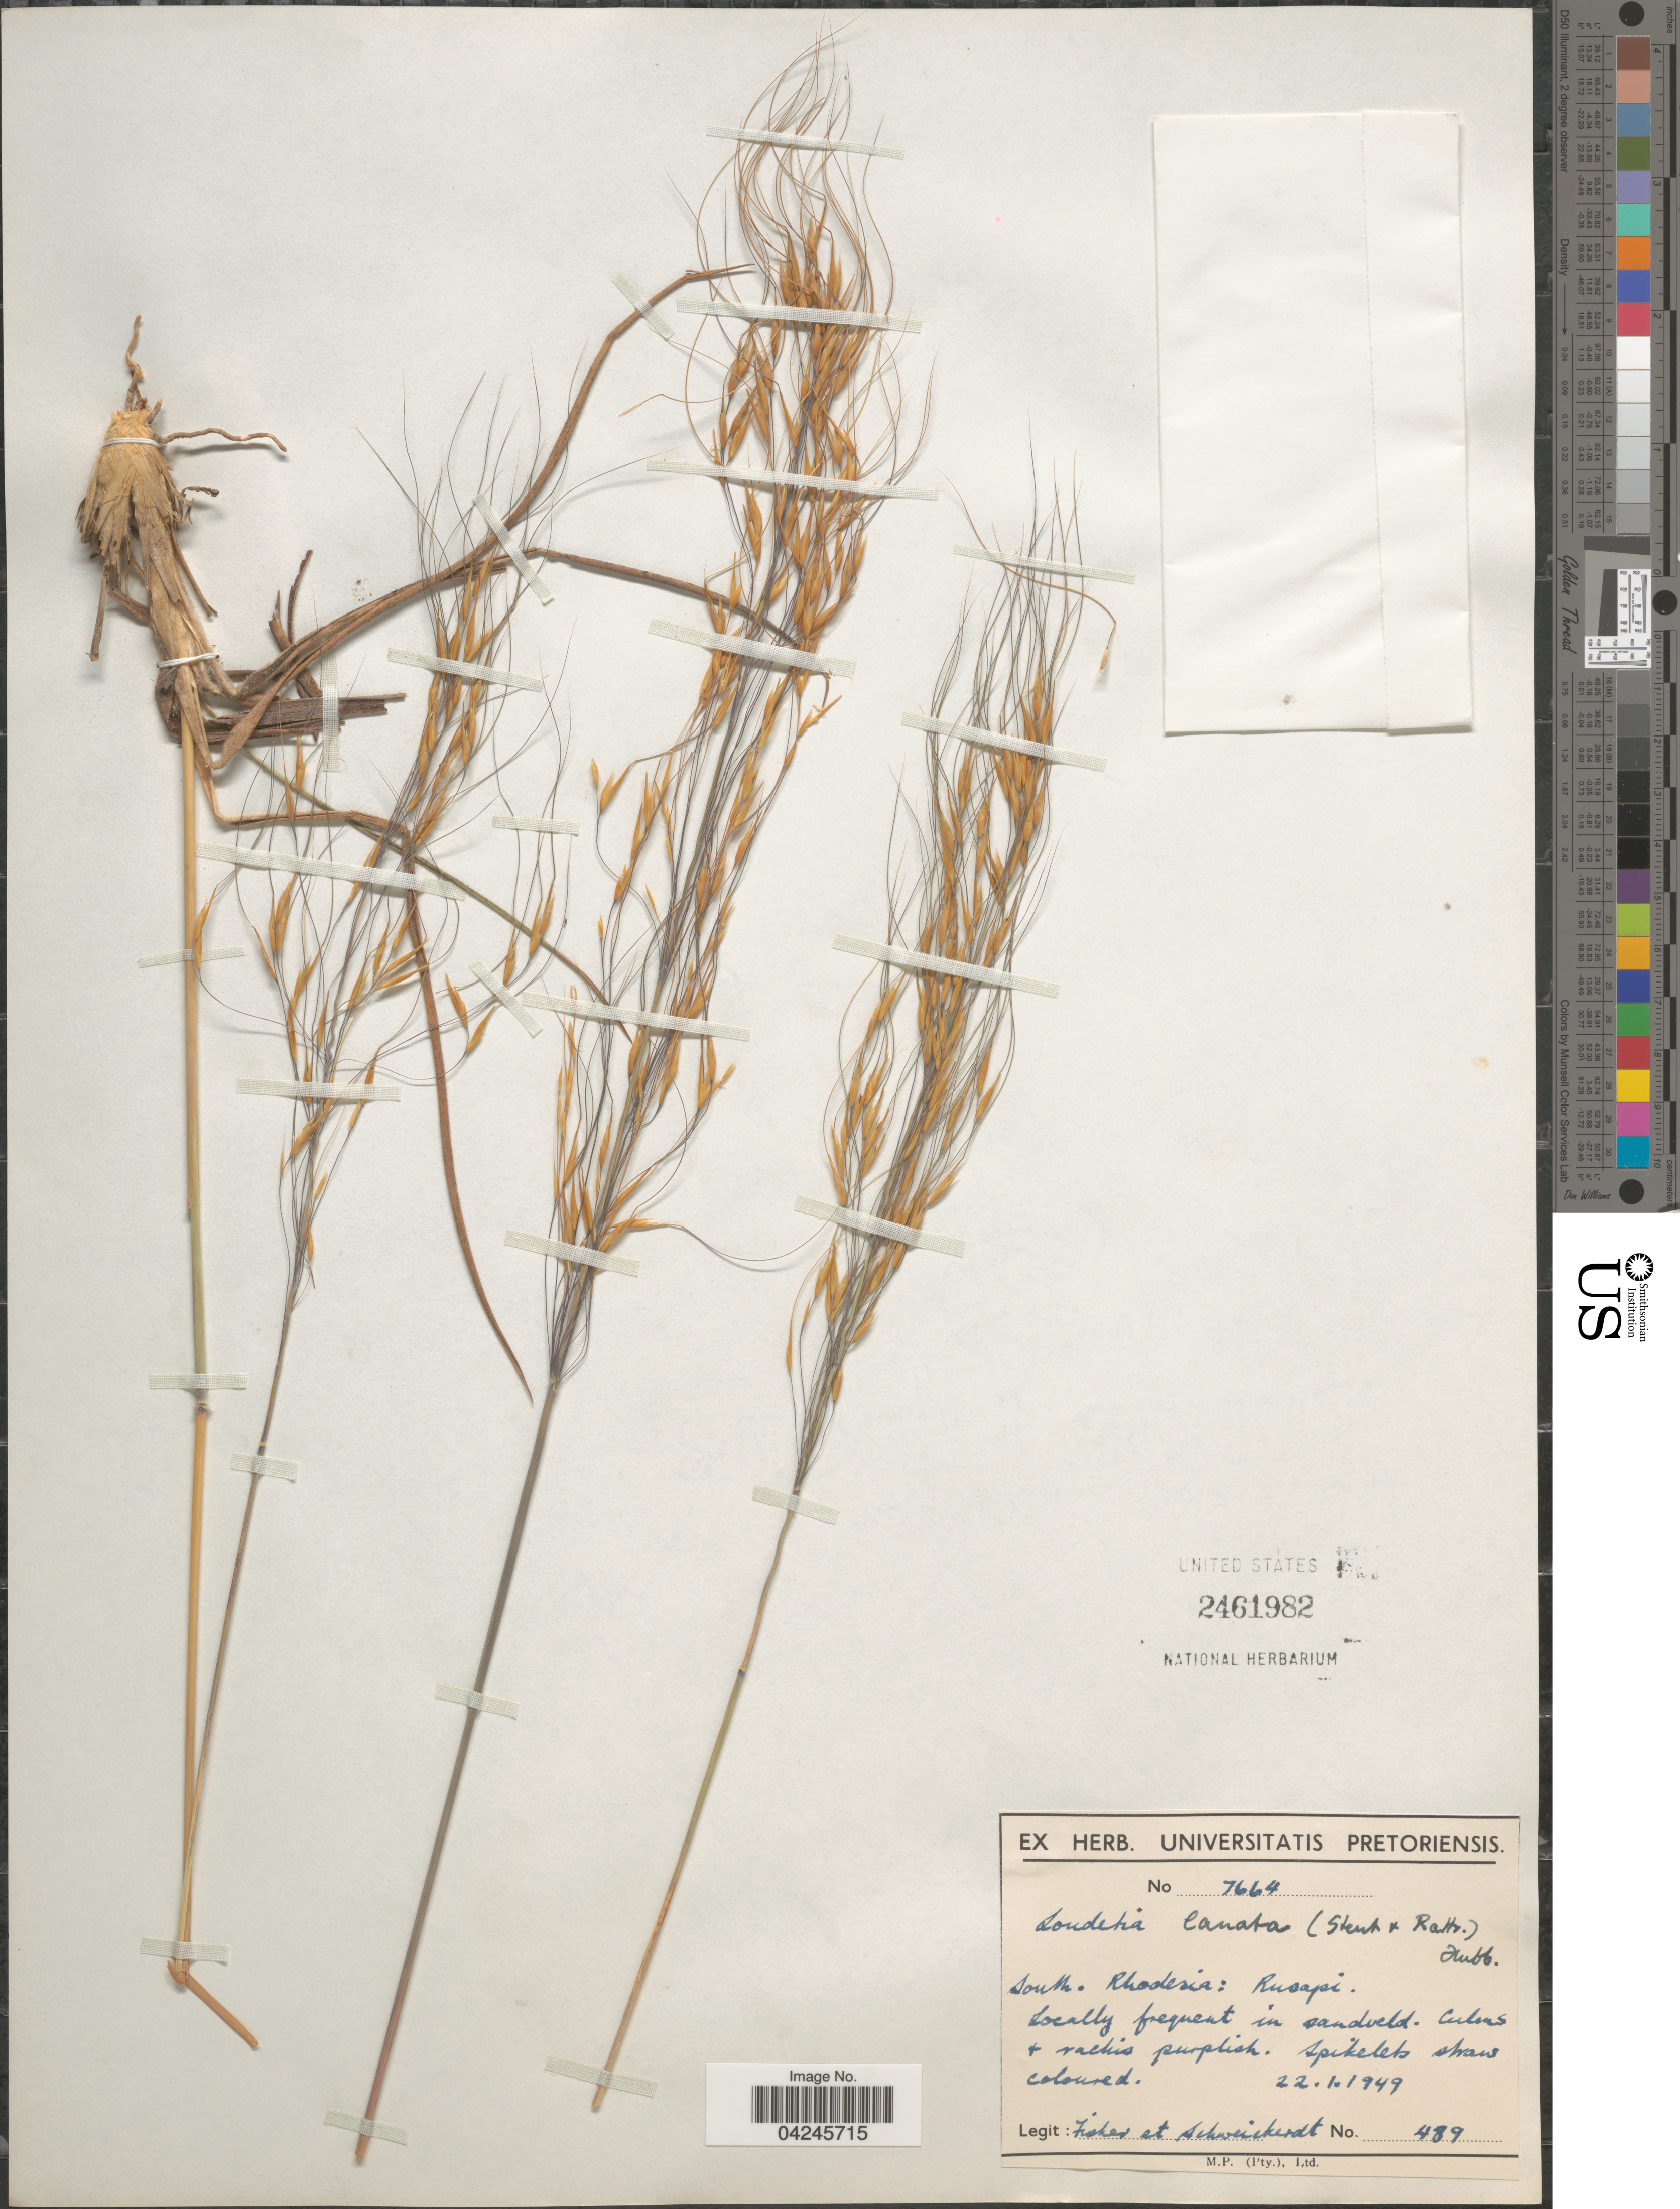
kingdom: Plantae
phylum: Tracheophyta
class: Liliopsida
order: Poales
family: Poaceae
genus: Loudetia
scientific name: Loudetia lanata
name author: (Stent & J.M. Rattray) C. E. Hubb.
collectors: -- Fischer & -. Schweickerdt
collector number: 489/7664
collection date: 1949-01-22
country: Zimbabwe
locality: South. Rhodesia: Rusapi. Locally frequent in sandveld.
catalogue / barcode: US 2461982